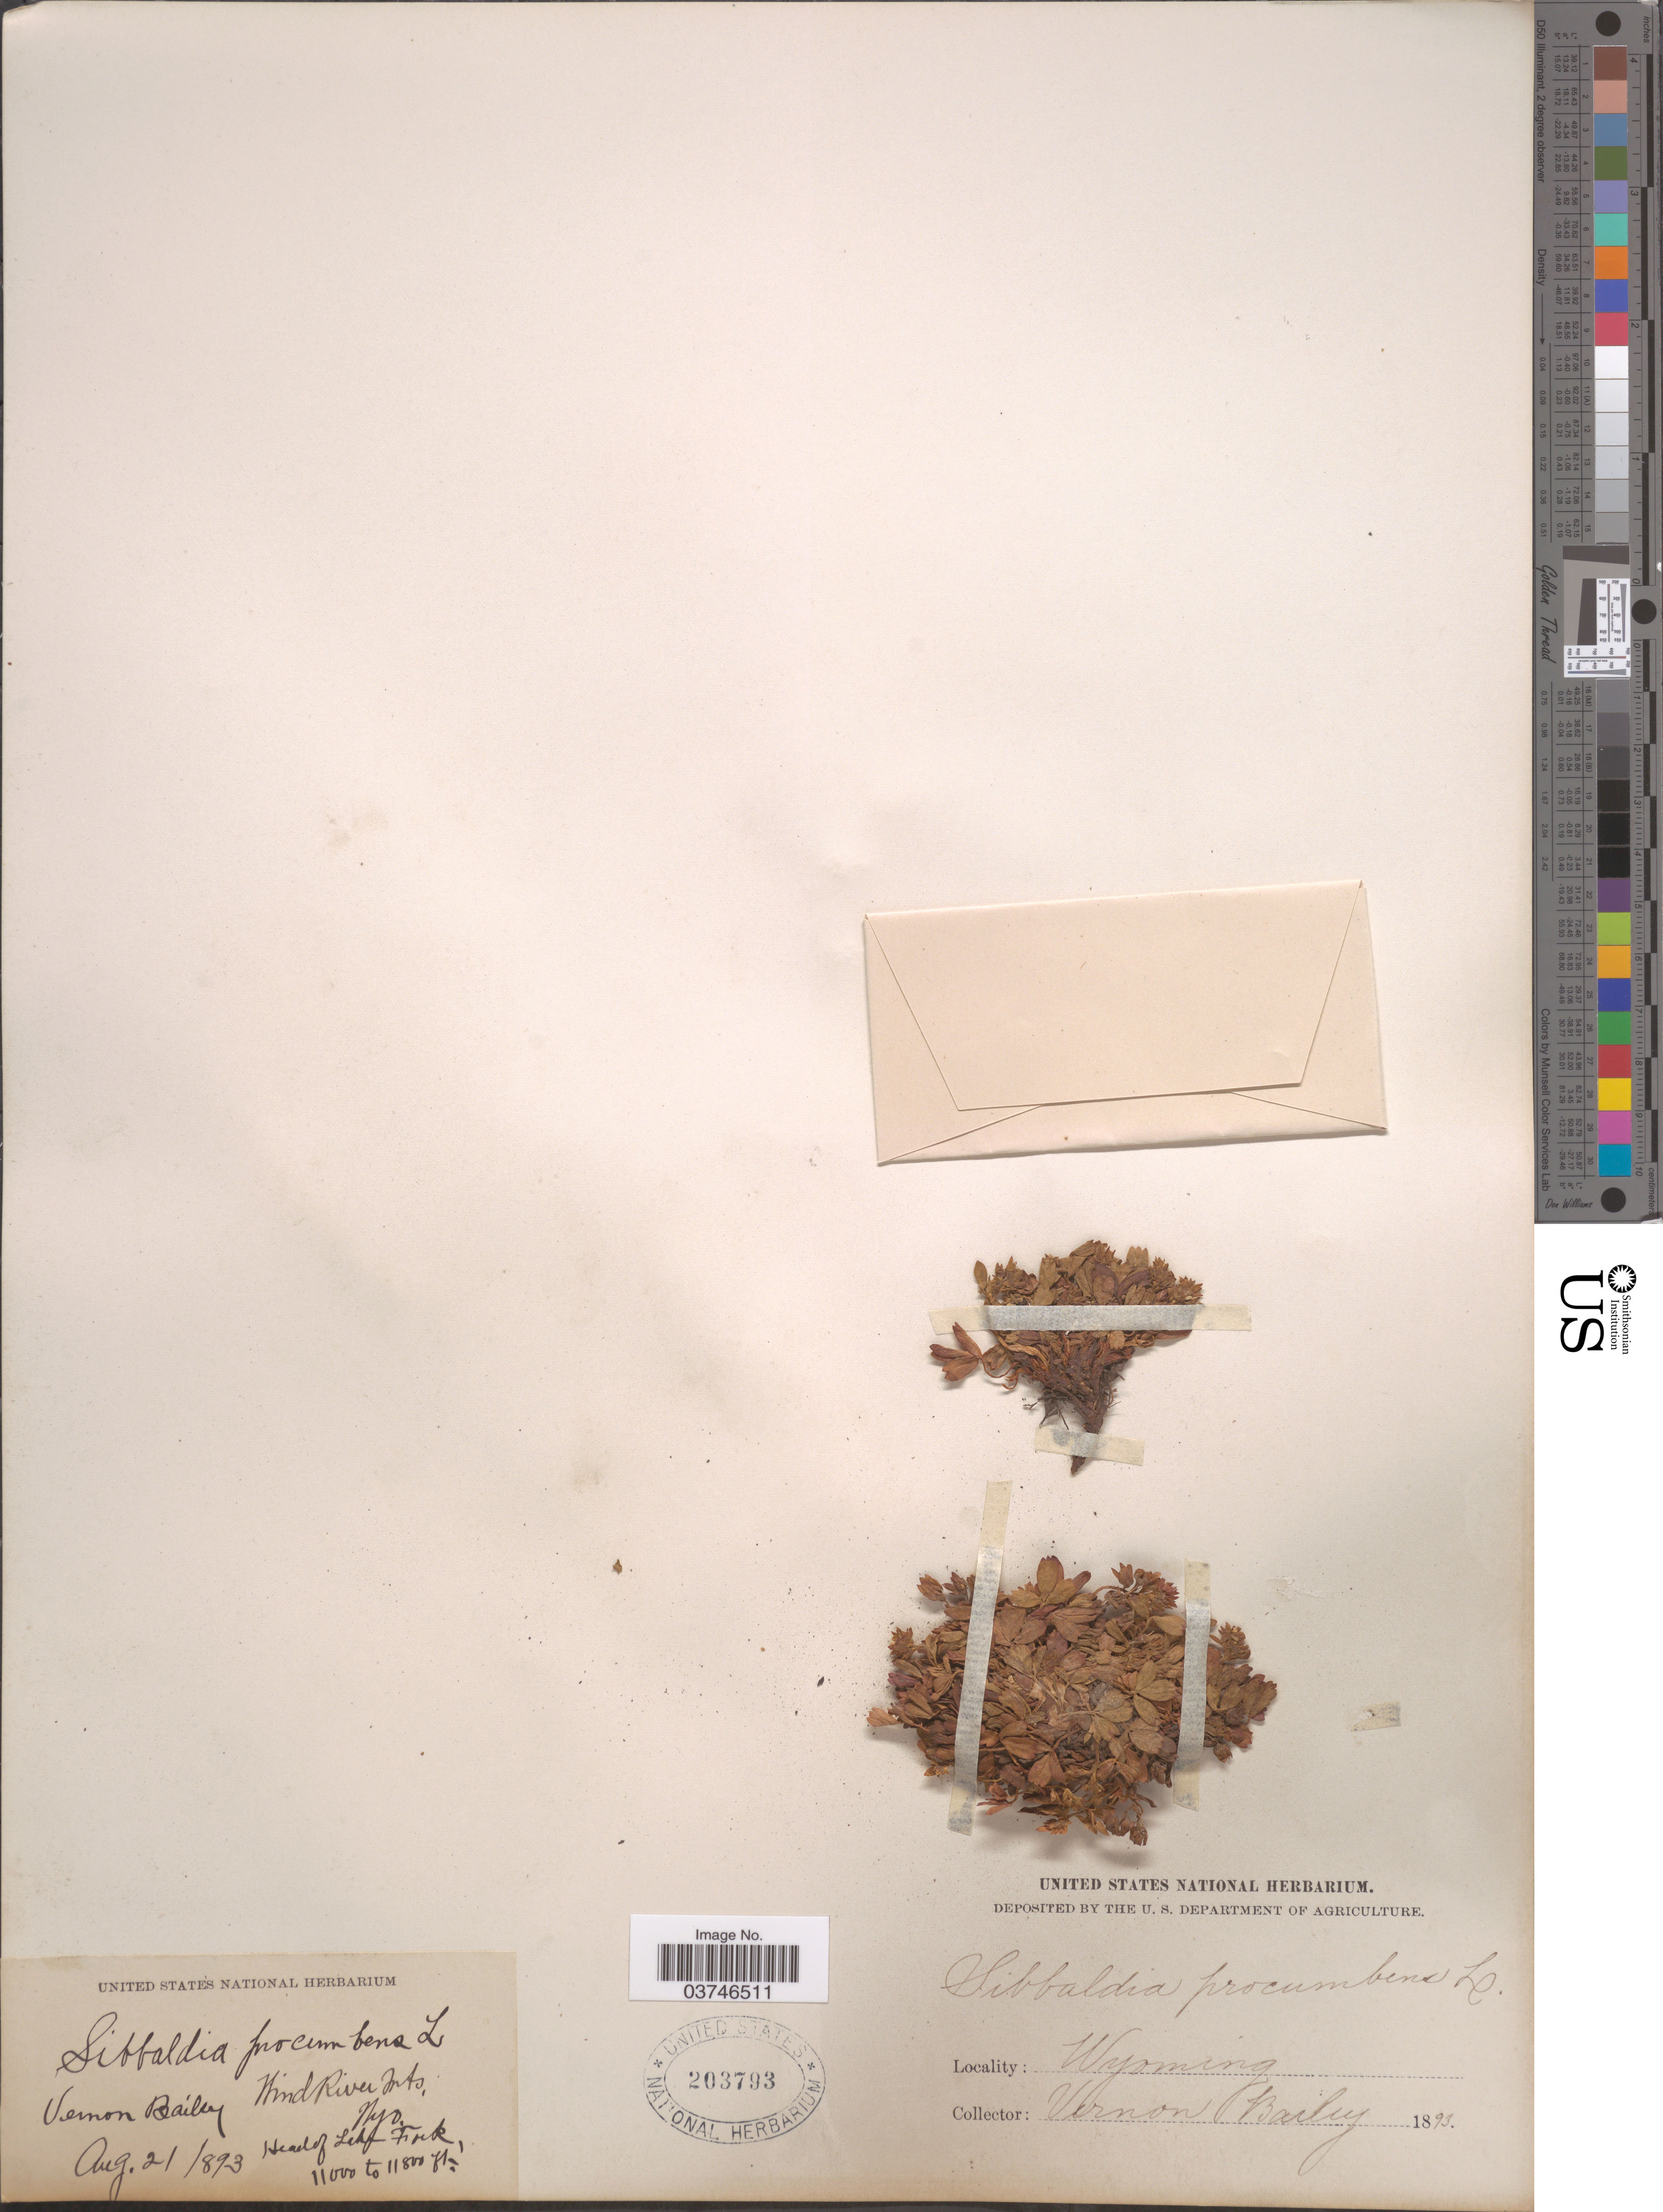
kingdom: Plantae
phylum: Tracheophyta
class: Magnoliopsida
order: Rosales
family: Rosaceae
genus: Sibbaldia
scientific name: Sibbaldia procumbens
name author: L.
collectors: V. O. Bailey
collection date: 1893-08-21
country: United States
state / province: Wyoming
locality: Wind River Mts. Head of Lake Fork.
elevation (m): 3353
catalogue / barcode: US 203793